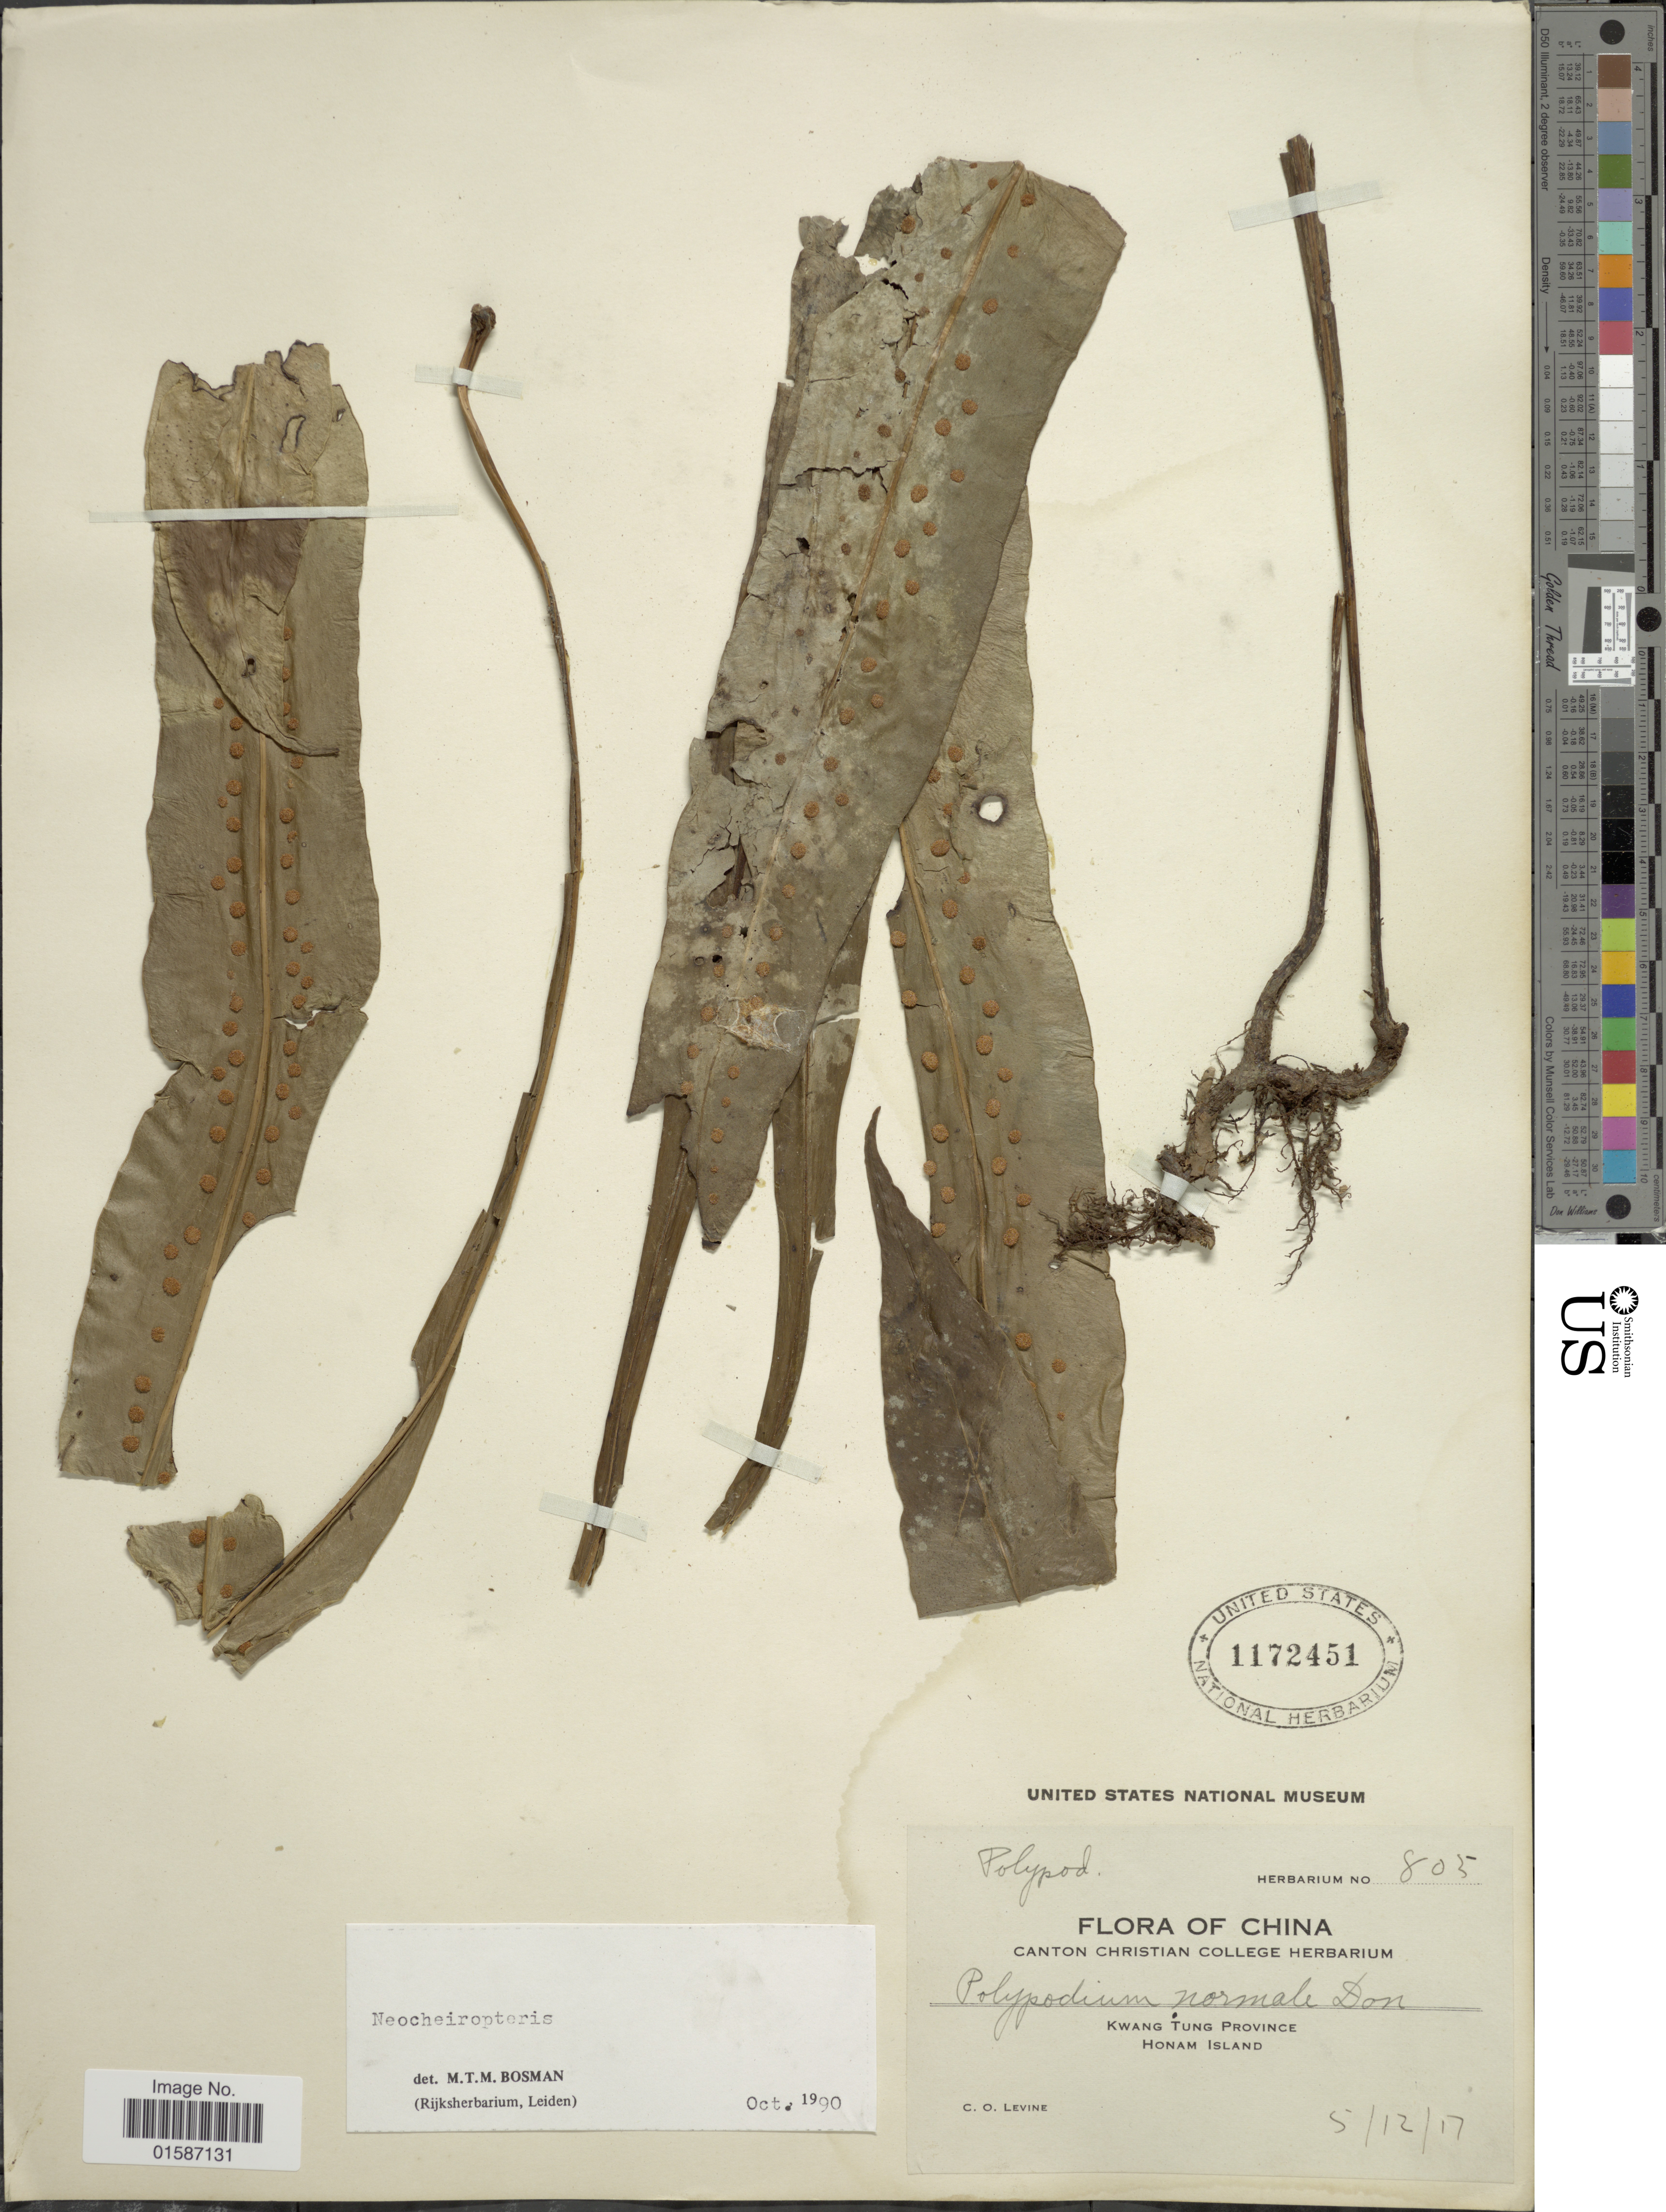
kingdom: Plantae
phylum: Tracheophyta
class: Polypodiopsida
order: Polypodiales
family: Polypodiaceae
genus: Tricholepidium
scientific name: Tricholepidium normale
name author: (D. Don) Ching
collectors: C. O. Levine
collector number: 805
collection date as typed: Transcribed d/m/y: 5/12/17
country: China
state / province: Guangdong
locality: Kwang Tung Province, Honam Island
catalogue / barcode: US 1172451